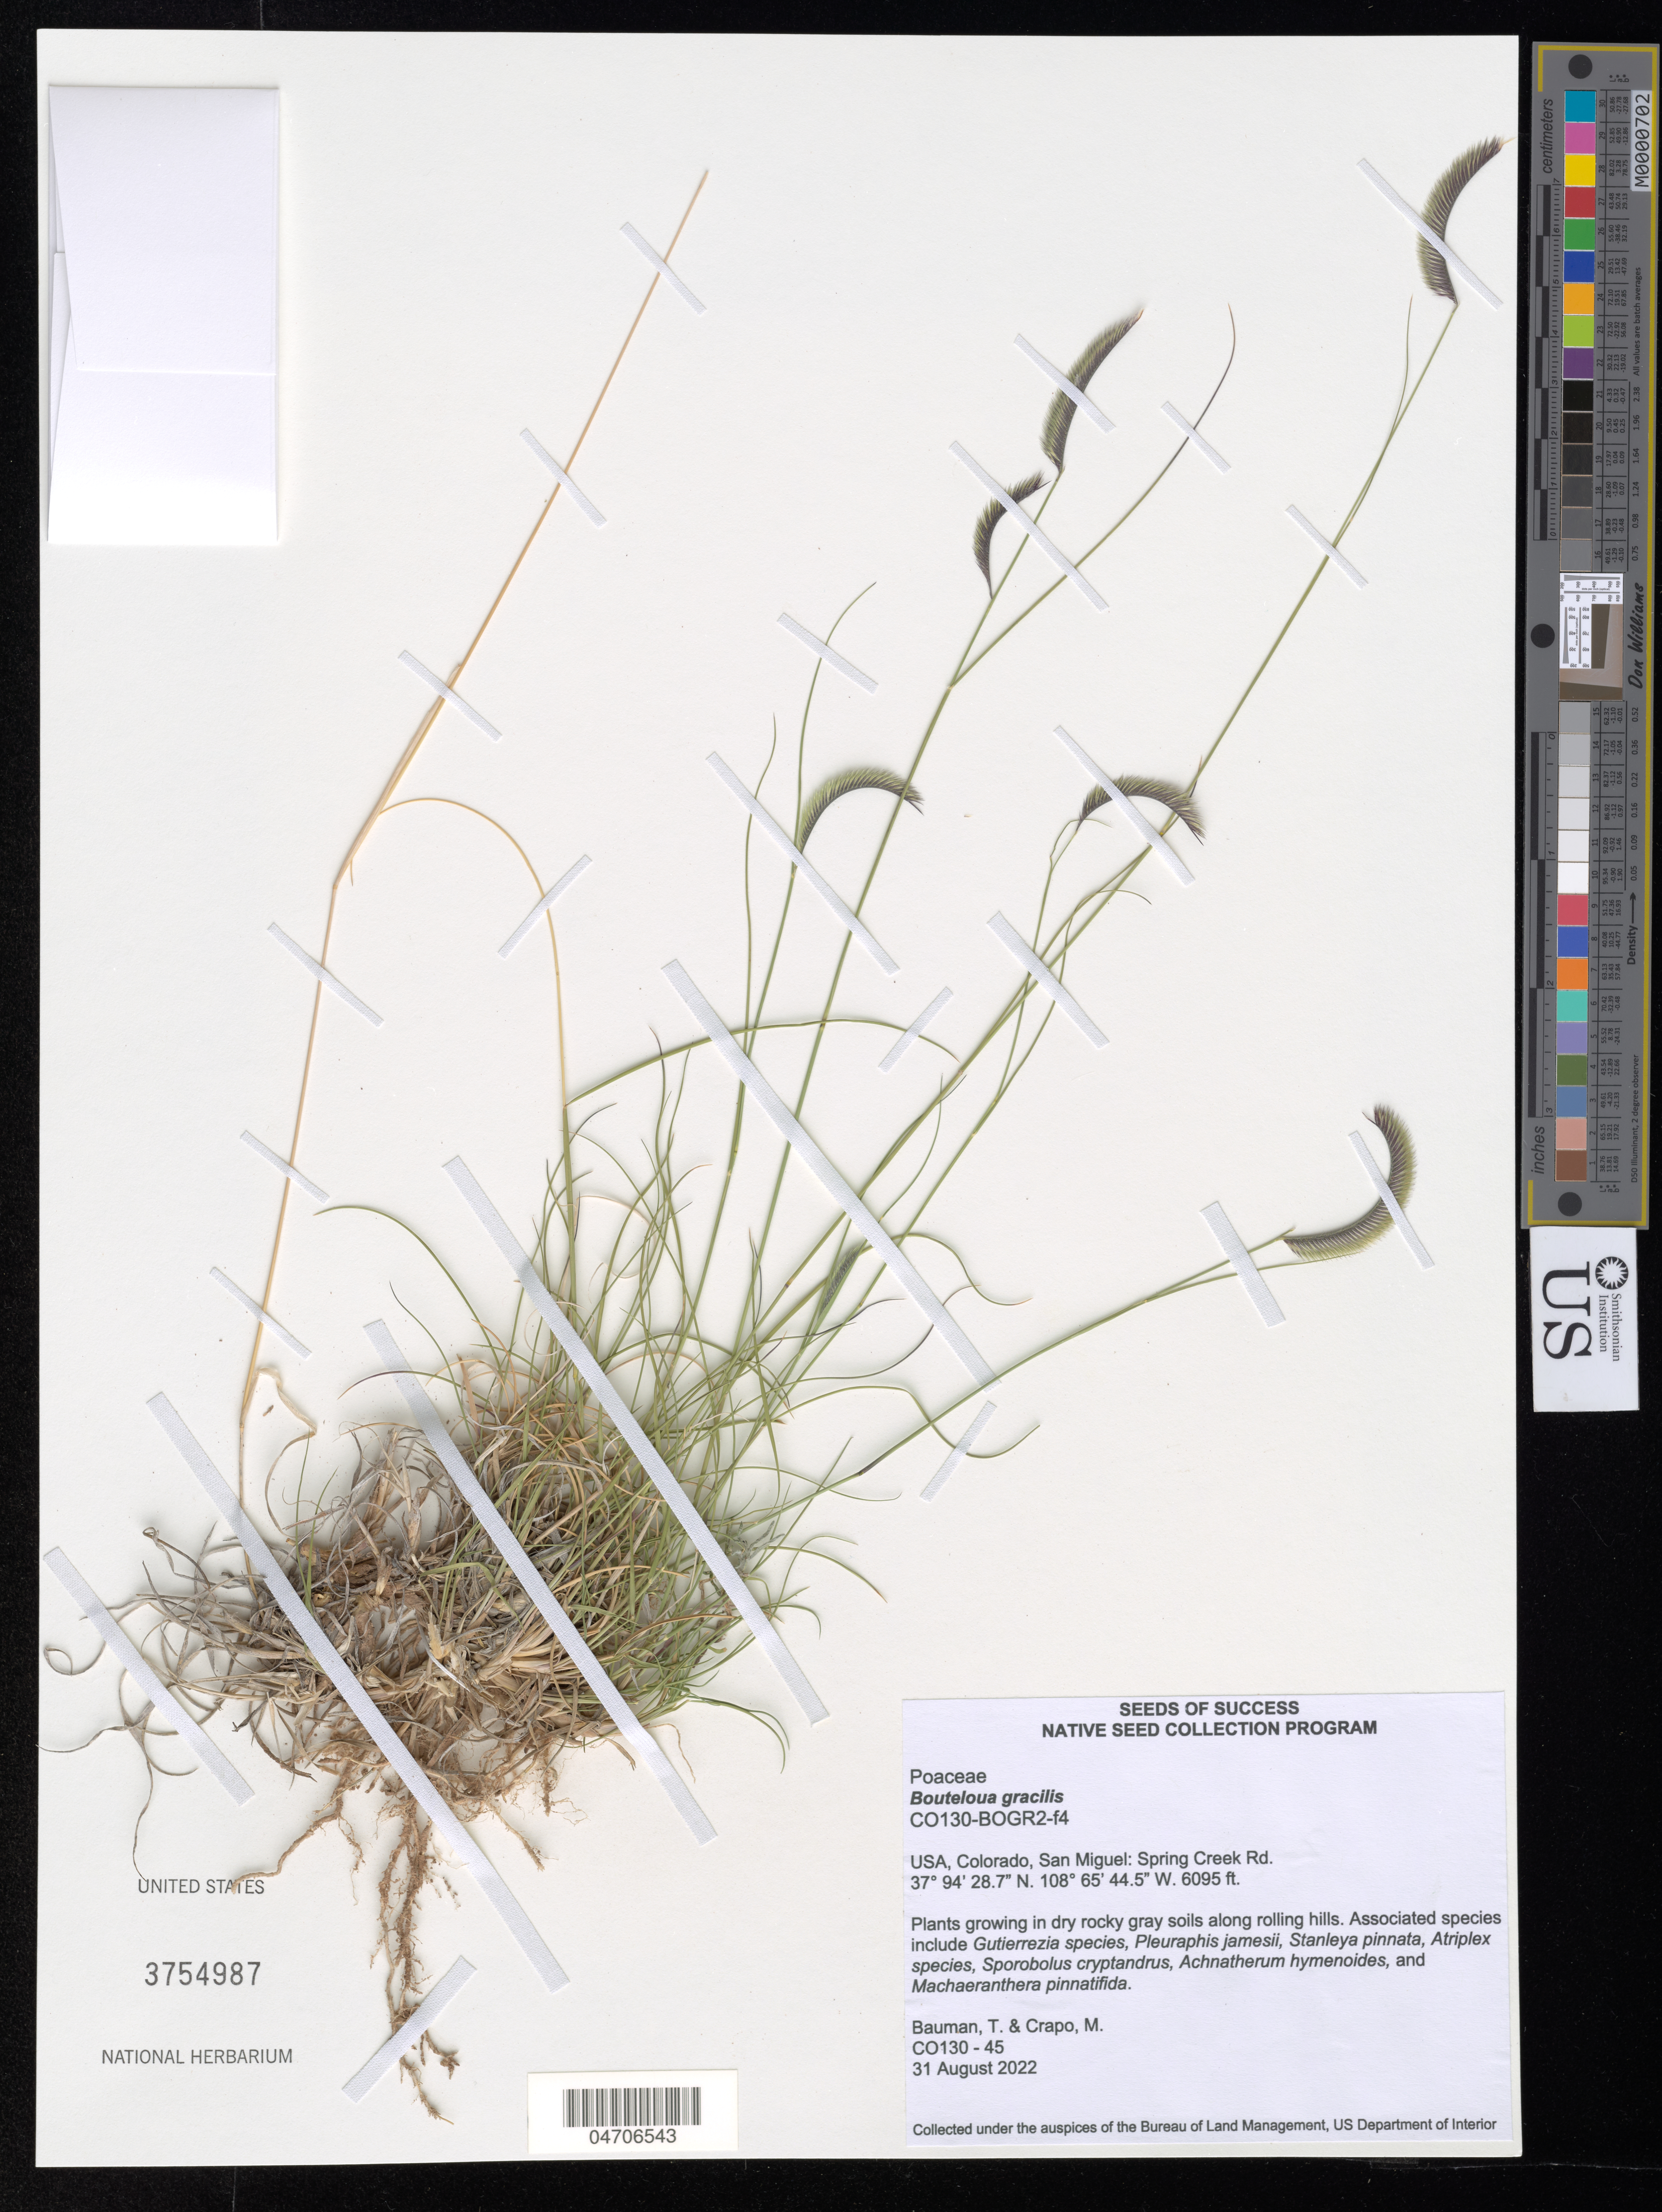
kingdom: Plantae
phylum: Tracheophyta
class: Liliopsida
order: Poales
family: Poaceae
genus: Bouteloua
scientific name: Bouteloua gracilis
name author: (Kunth) Lag. ex Griffiths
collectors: K. Gage & G. Woronow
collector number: CO130-45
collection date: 2022-08-31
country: United States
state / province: Colorado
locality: San Miguel: Spring Creek Rd.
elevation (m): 1858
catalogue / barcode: US 3754987